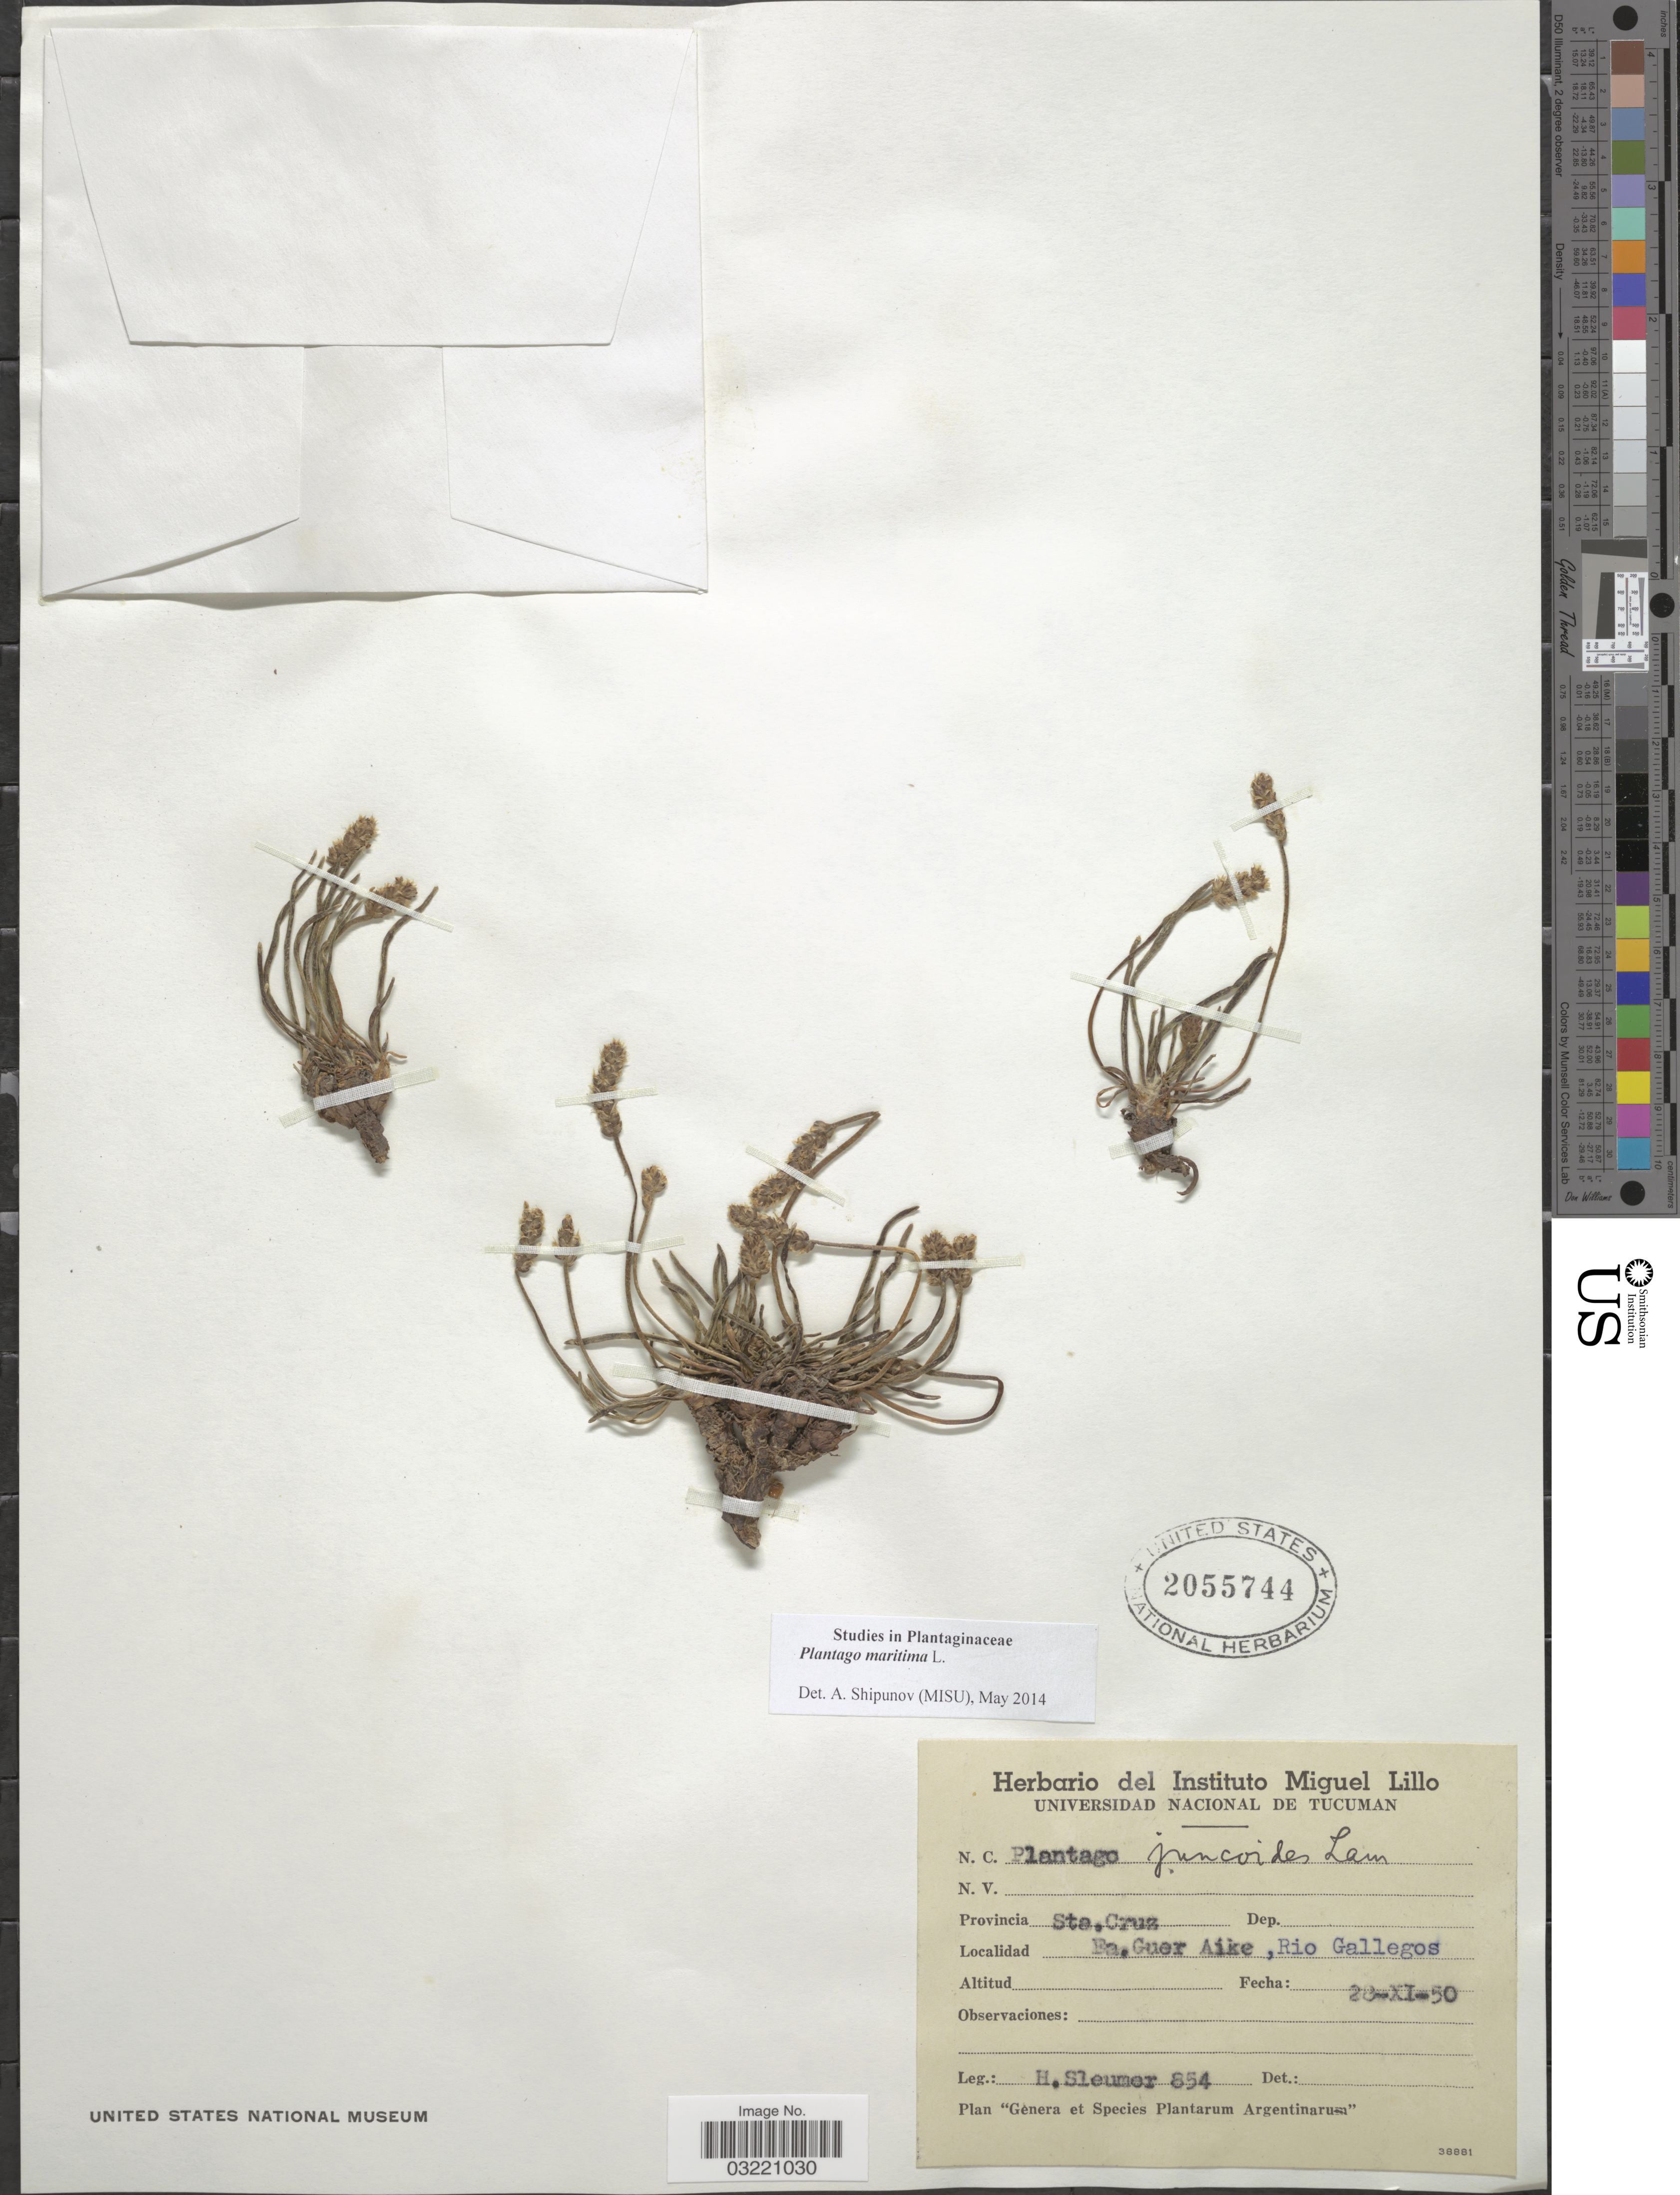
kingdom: Plantae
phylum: Tracheophyta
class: Magnoliopsida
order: Lamiales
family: Plantaginaceae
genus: Plantago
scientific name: Plantago maritima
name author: L.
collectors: H. O. Sleumer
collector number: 854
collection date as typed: Transcribed d/m/y: 28/11/50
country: Argentina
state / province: Santa Cruz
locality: Fa. Guer Aike, Rio Gallegos.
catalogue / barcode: US 2055744